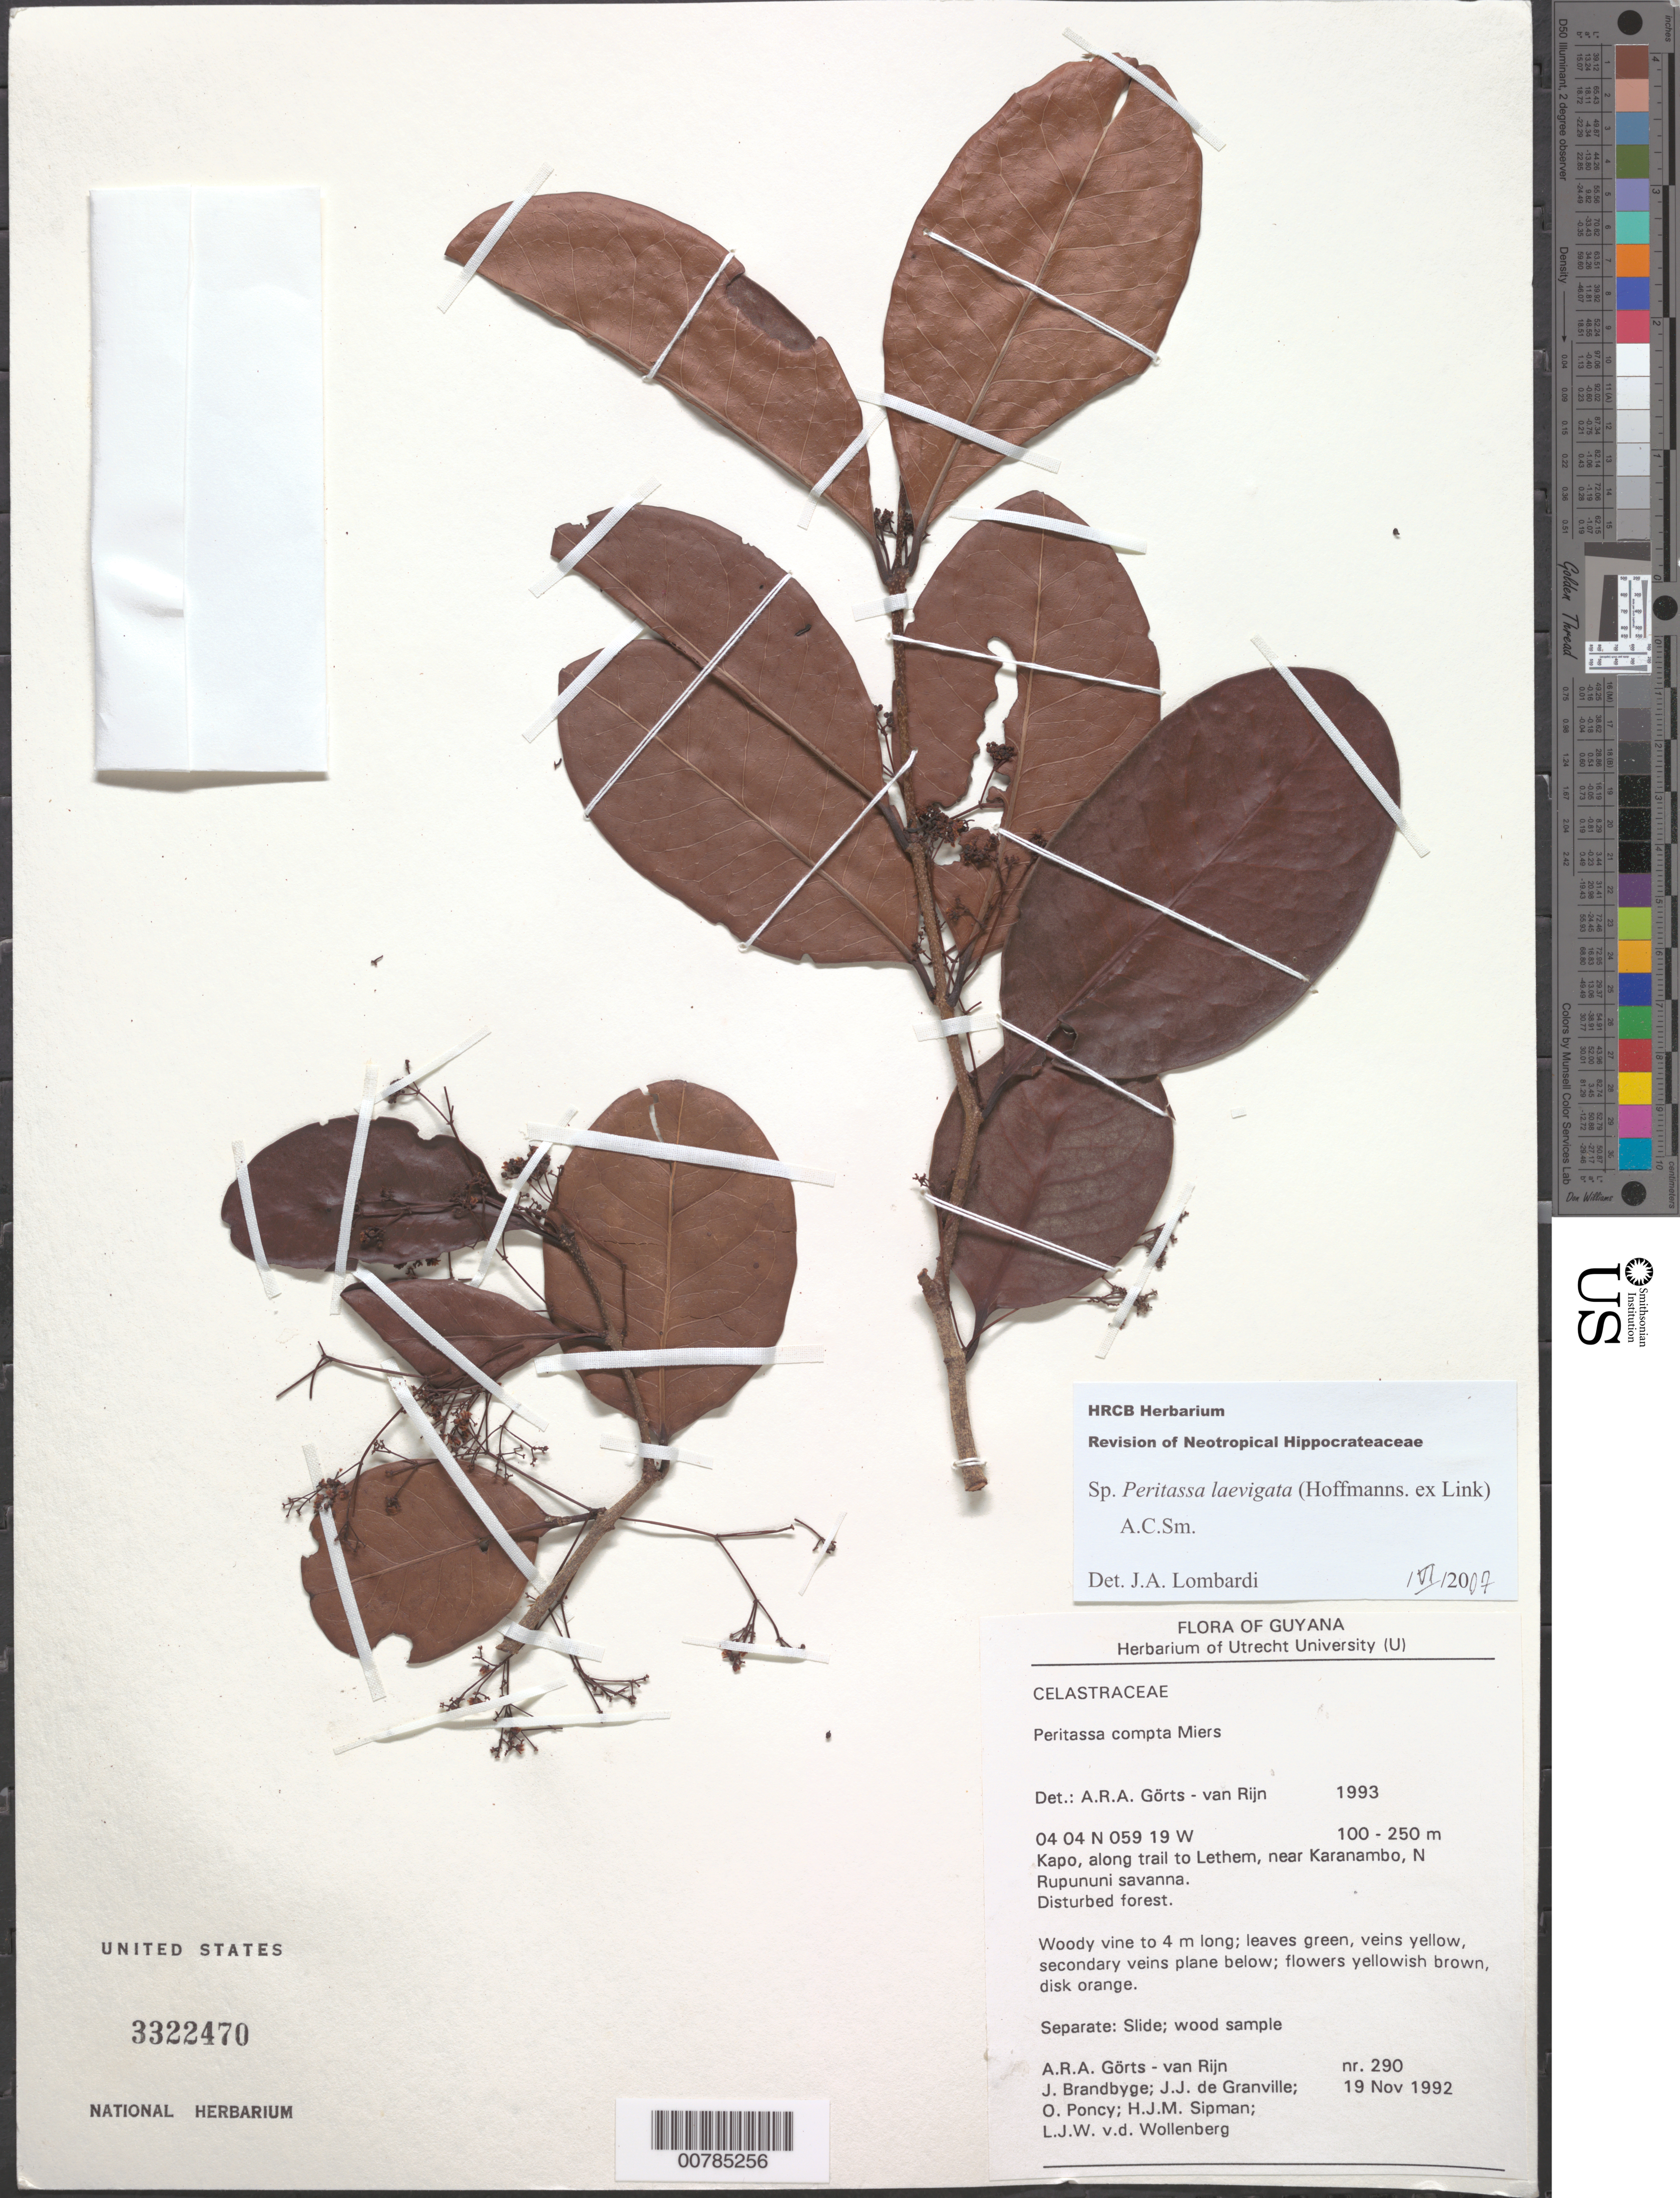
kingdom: Plantae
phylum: Tracheophyta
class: Magnoliopsida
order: Celastrales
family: Celastraceae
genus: Peritassa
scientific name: Peritassa laevigata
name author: (Hoffmanns. ex Link) A.C. Sm.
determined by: Lombardi, Julio A.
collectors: A. .R. A. Görts-van Rijn, J. Brandbyge, J.-J. de Granville, O. Poncy, H. J. M. Sipman & L. van der Wollenberg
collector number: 290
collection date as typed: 19-Nov-92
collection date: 1992-11-19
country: Guyana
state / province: U. Takutu-U. Essequibo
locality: Kapo, along trail to Lethem, near Karanambo, N. Rupununi Savanna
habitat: Disturbed forest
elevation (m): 100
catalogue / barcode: US 2233470